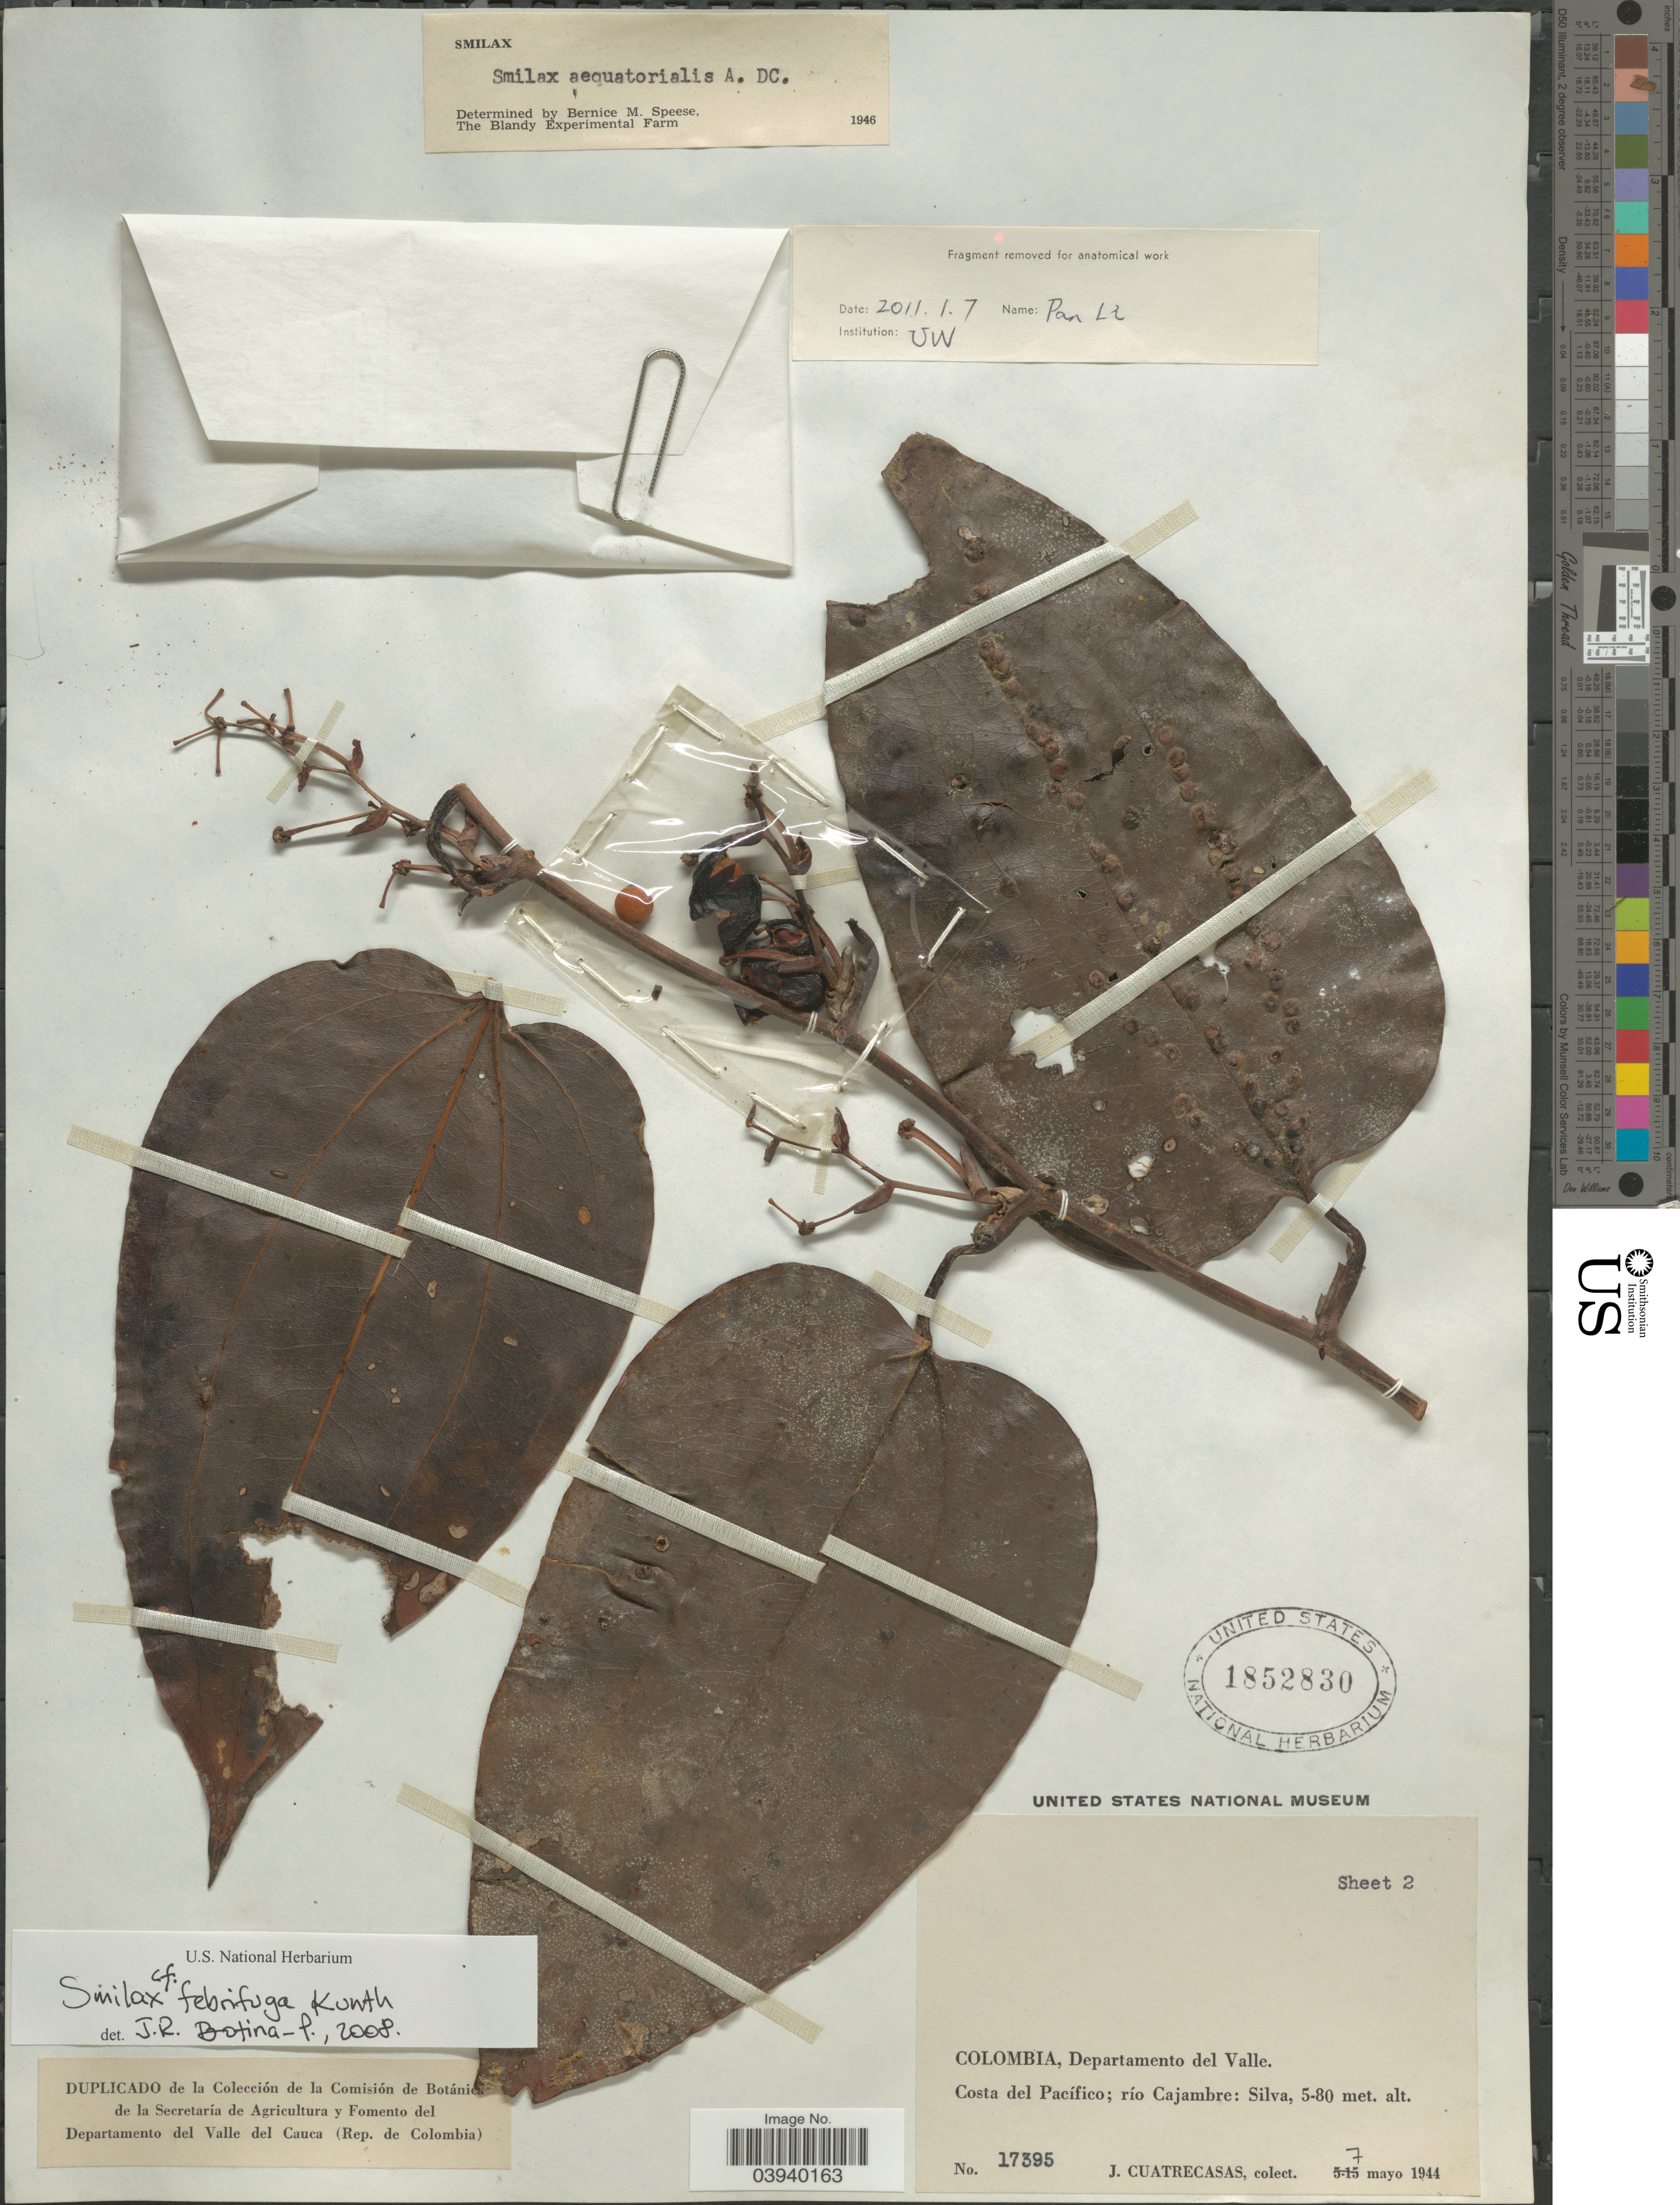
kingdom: Plantae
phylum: Tracheophyta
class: Liliopsida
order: Liliales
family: Smilacaceae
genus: Smilax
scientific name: Smilax febrifuga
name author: Kunth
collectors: J. Cuatrecasas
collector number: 17395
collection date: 1944-05-07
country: Colombia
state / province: Valle del Cauca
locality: Departamento del Valle. Costa del Pacífico; río Cajambre. Silva.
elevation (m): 5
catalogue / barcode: US 1852830